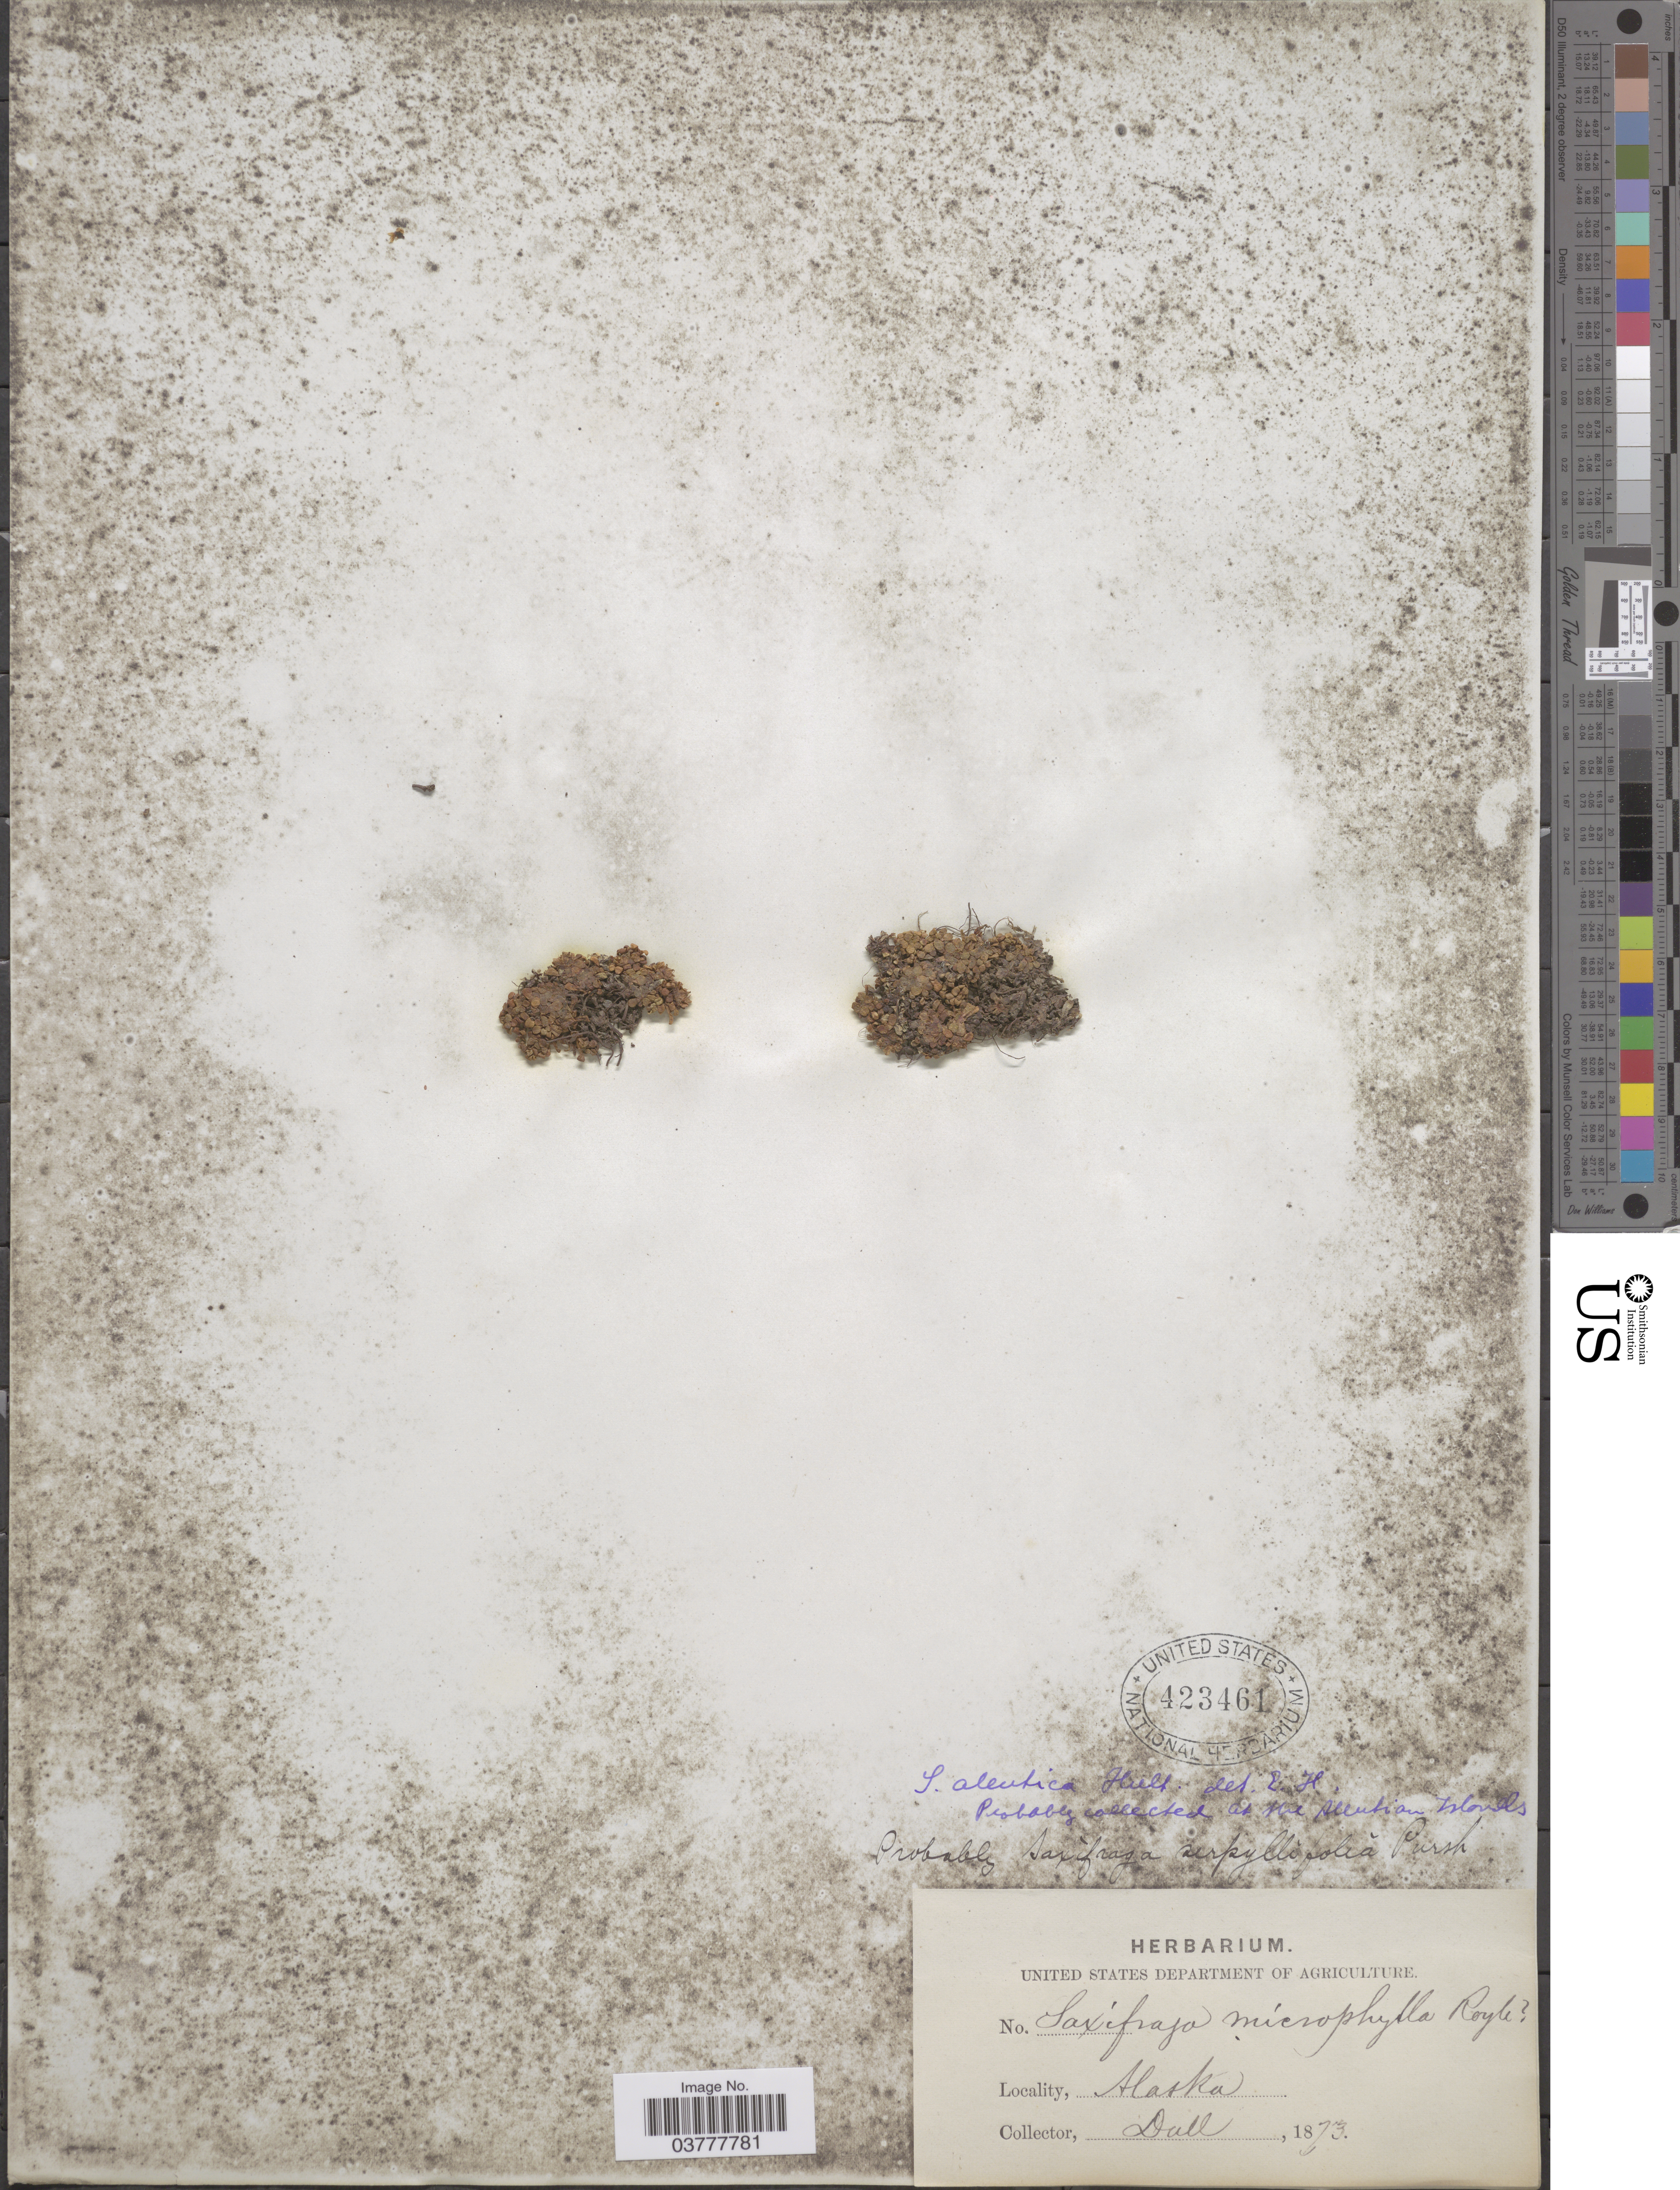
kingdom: Plantae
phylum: Tracheophyta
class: Magnoliopsida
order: Saxifragales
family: Saxifragaceae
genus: Saxifraga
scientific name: Saxifraga aleutica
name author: Hultén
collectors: -. Dall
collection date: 1873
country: United States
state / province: Alaska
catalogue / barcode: US 423461